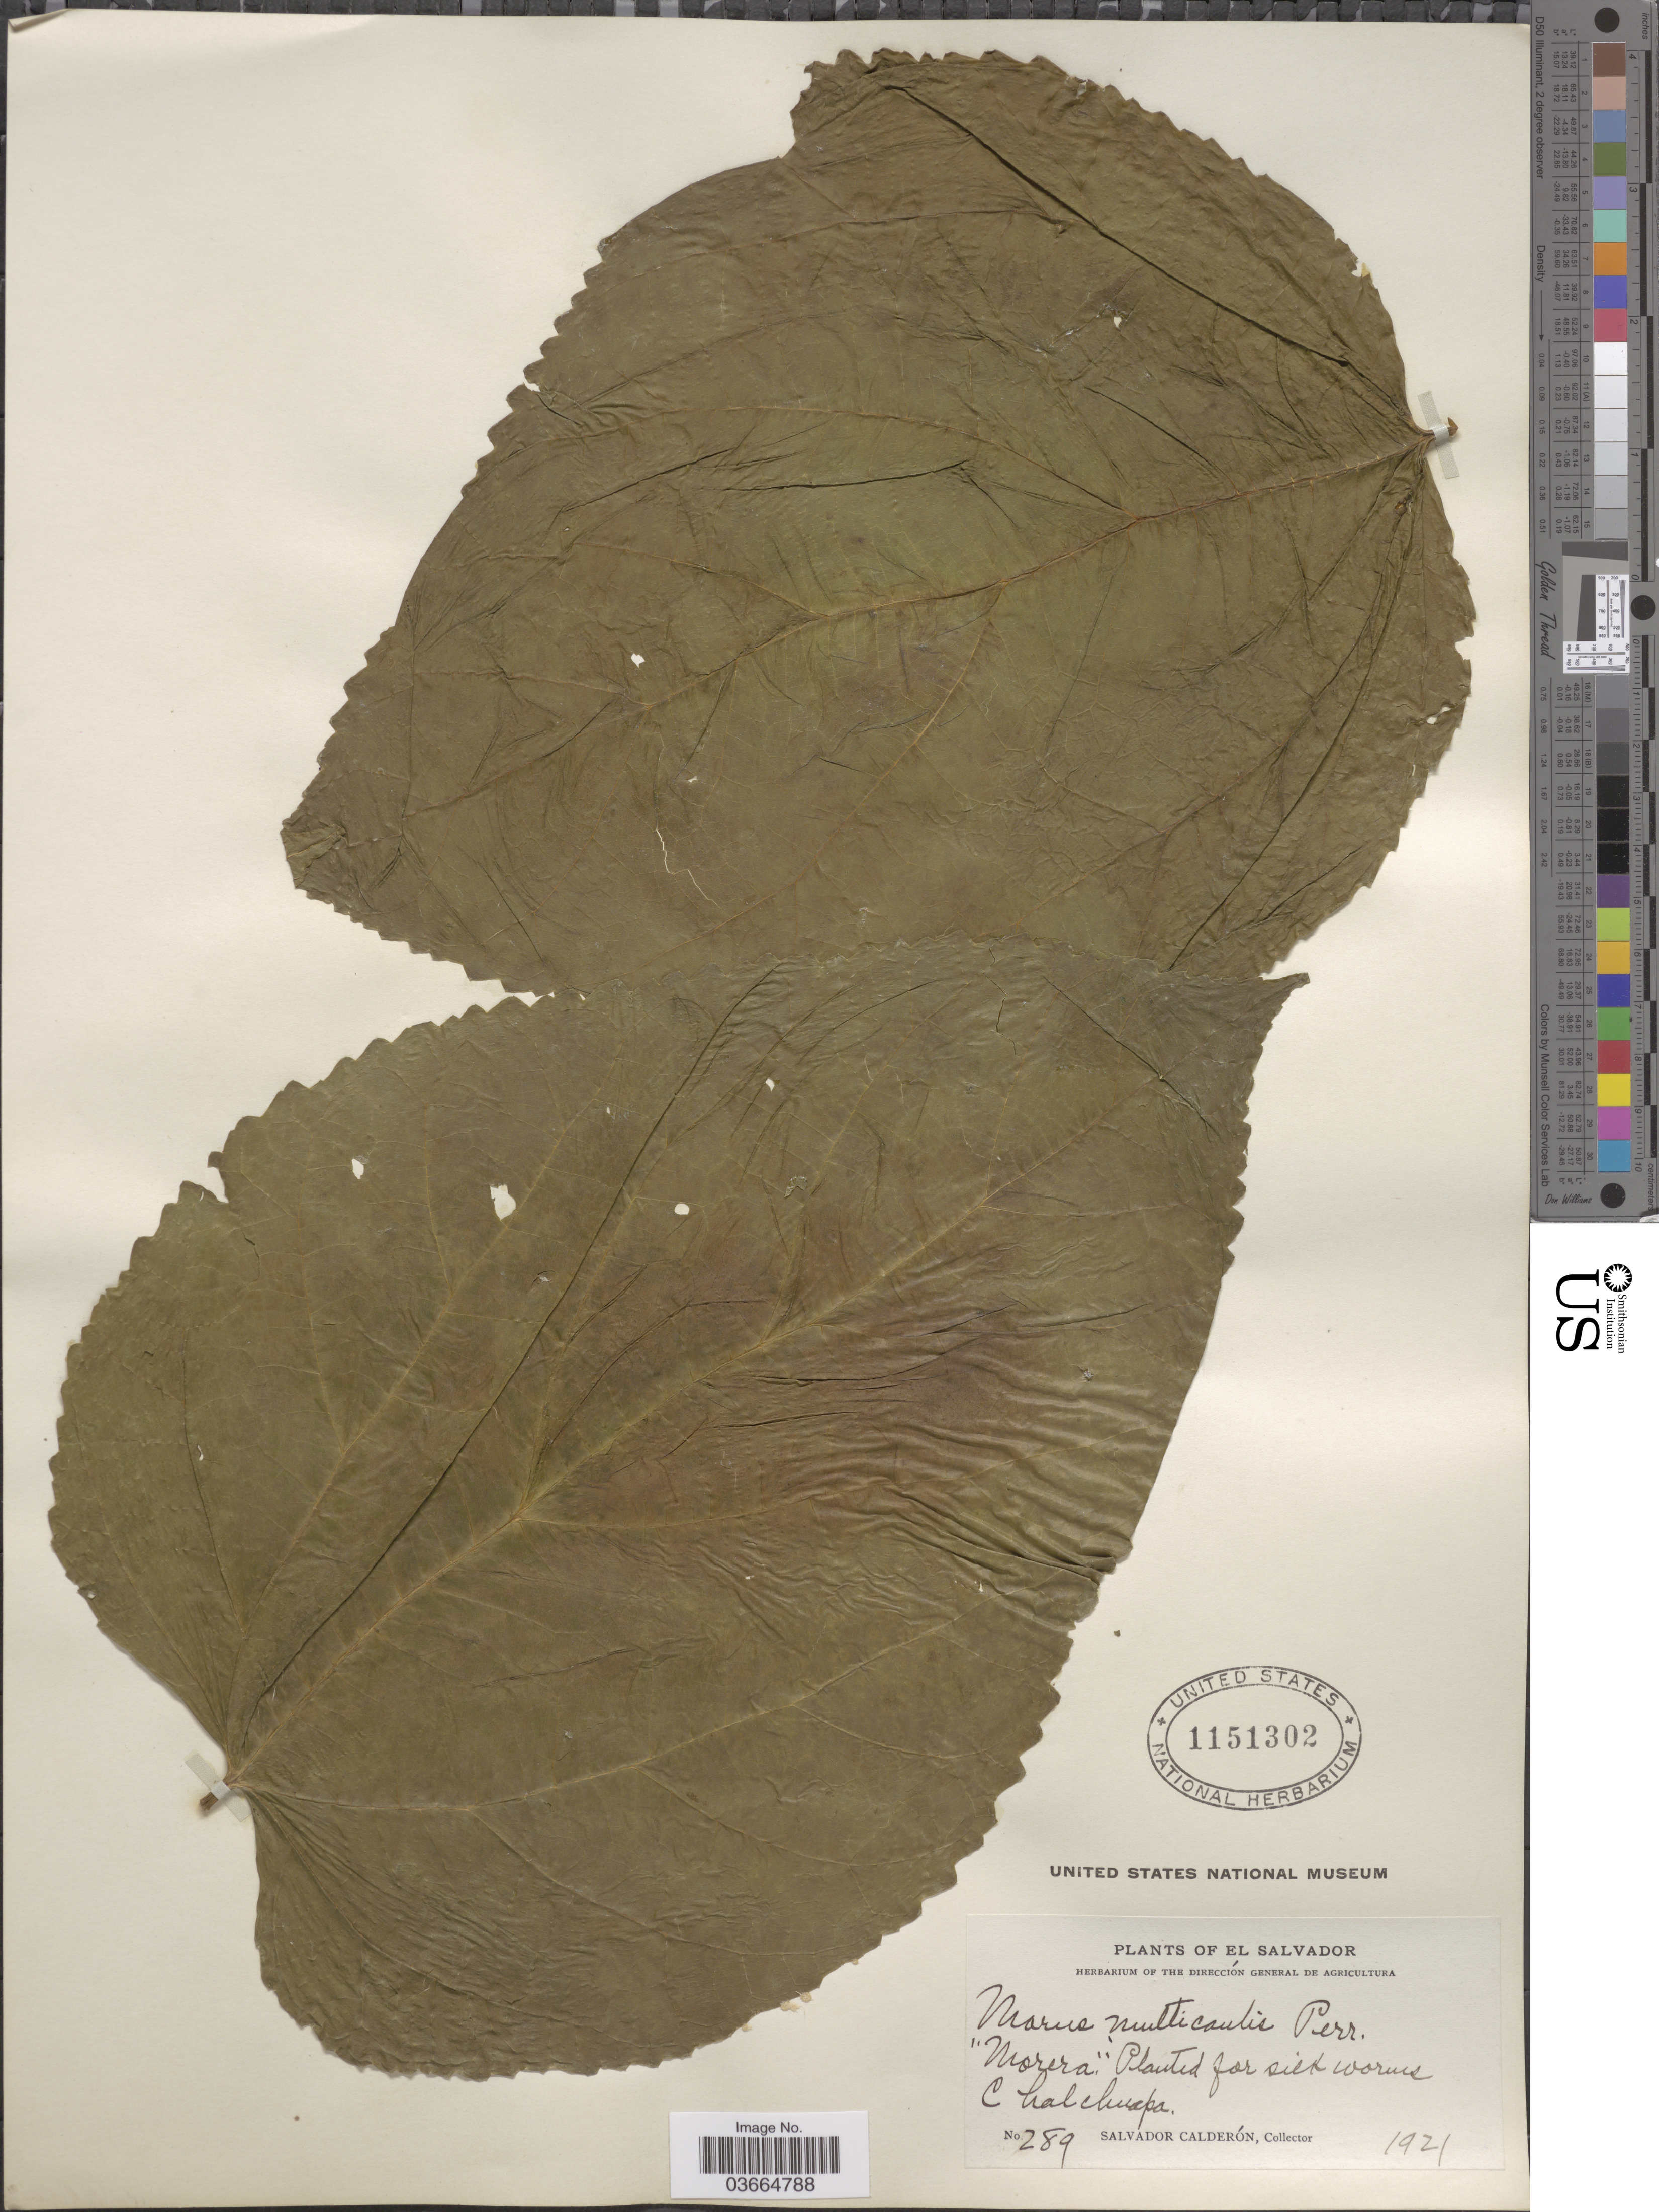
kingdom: Plantae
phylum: Tracheophyta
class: Magnoliopsida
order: Rosales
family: Moraceae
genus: Morus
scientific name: Morus multicaulis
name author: Perr.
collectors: S. Calderón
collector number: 289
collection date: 1921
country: El Salvador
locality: Chalchuapa.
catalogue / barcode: US 1151302